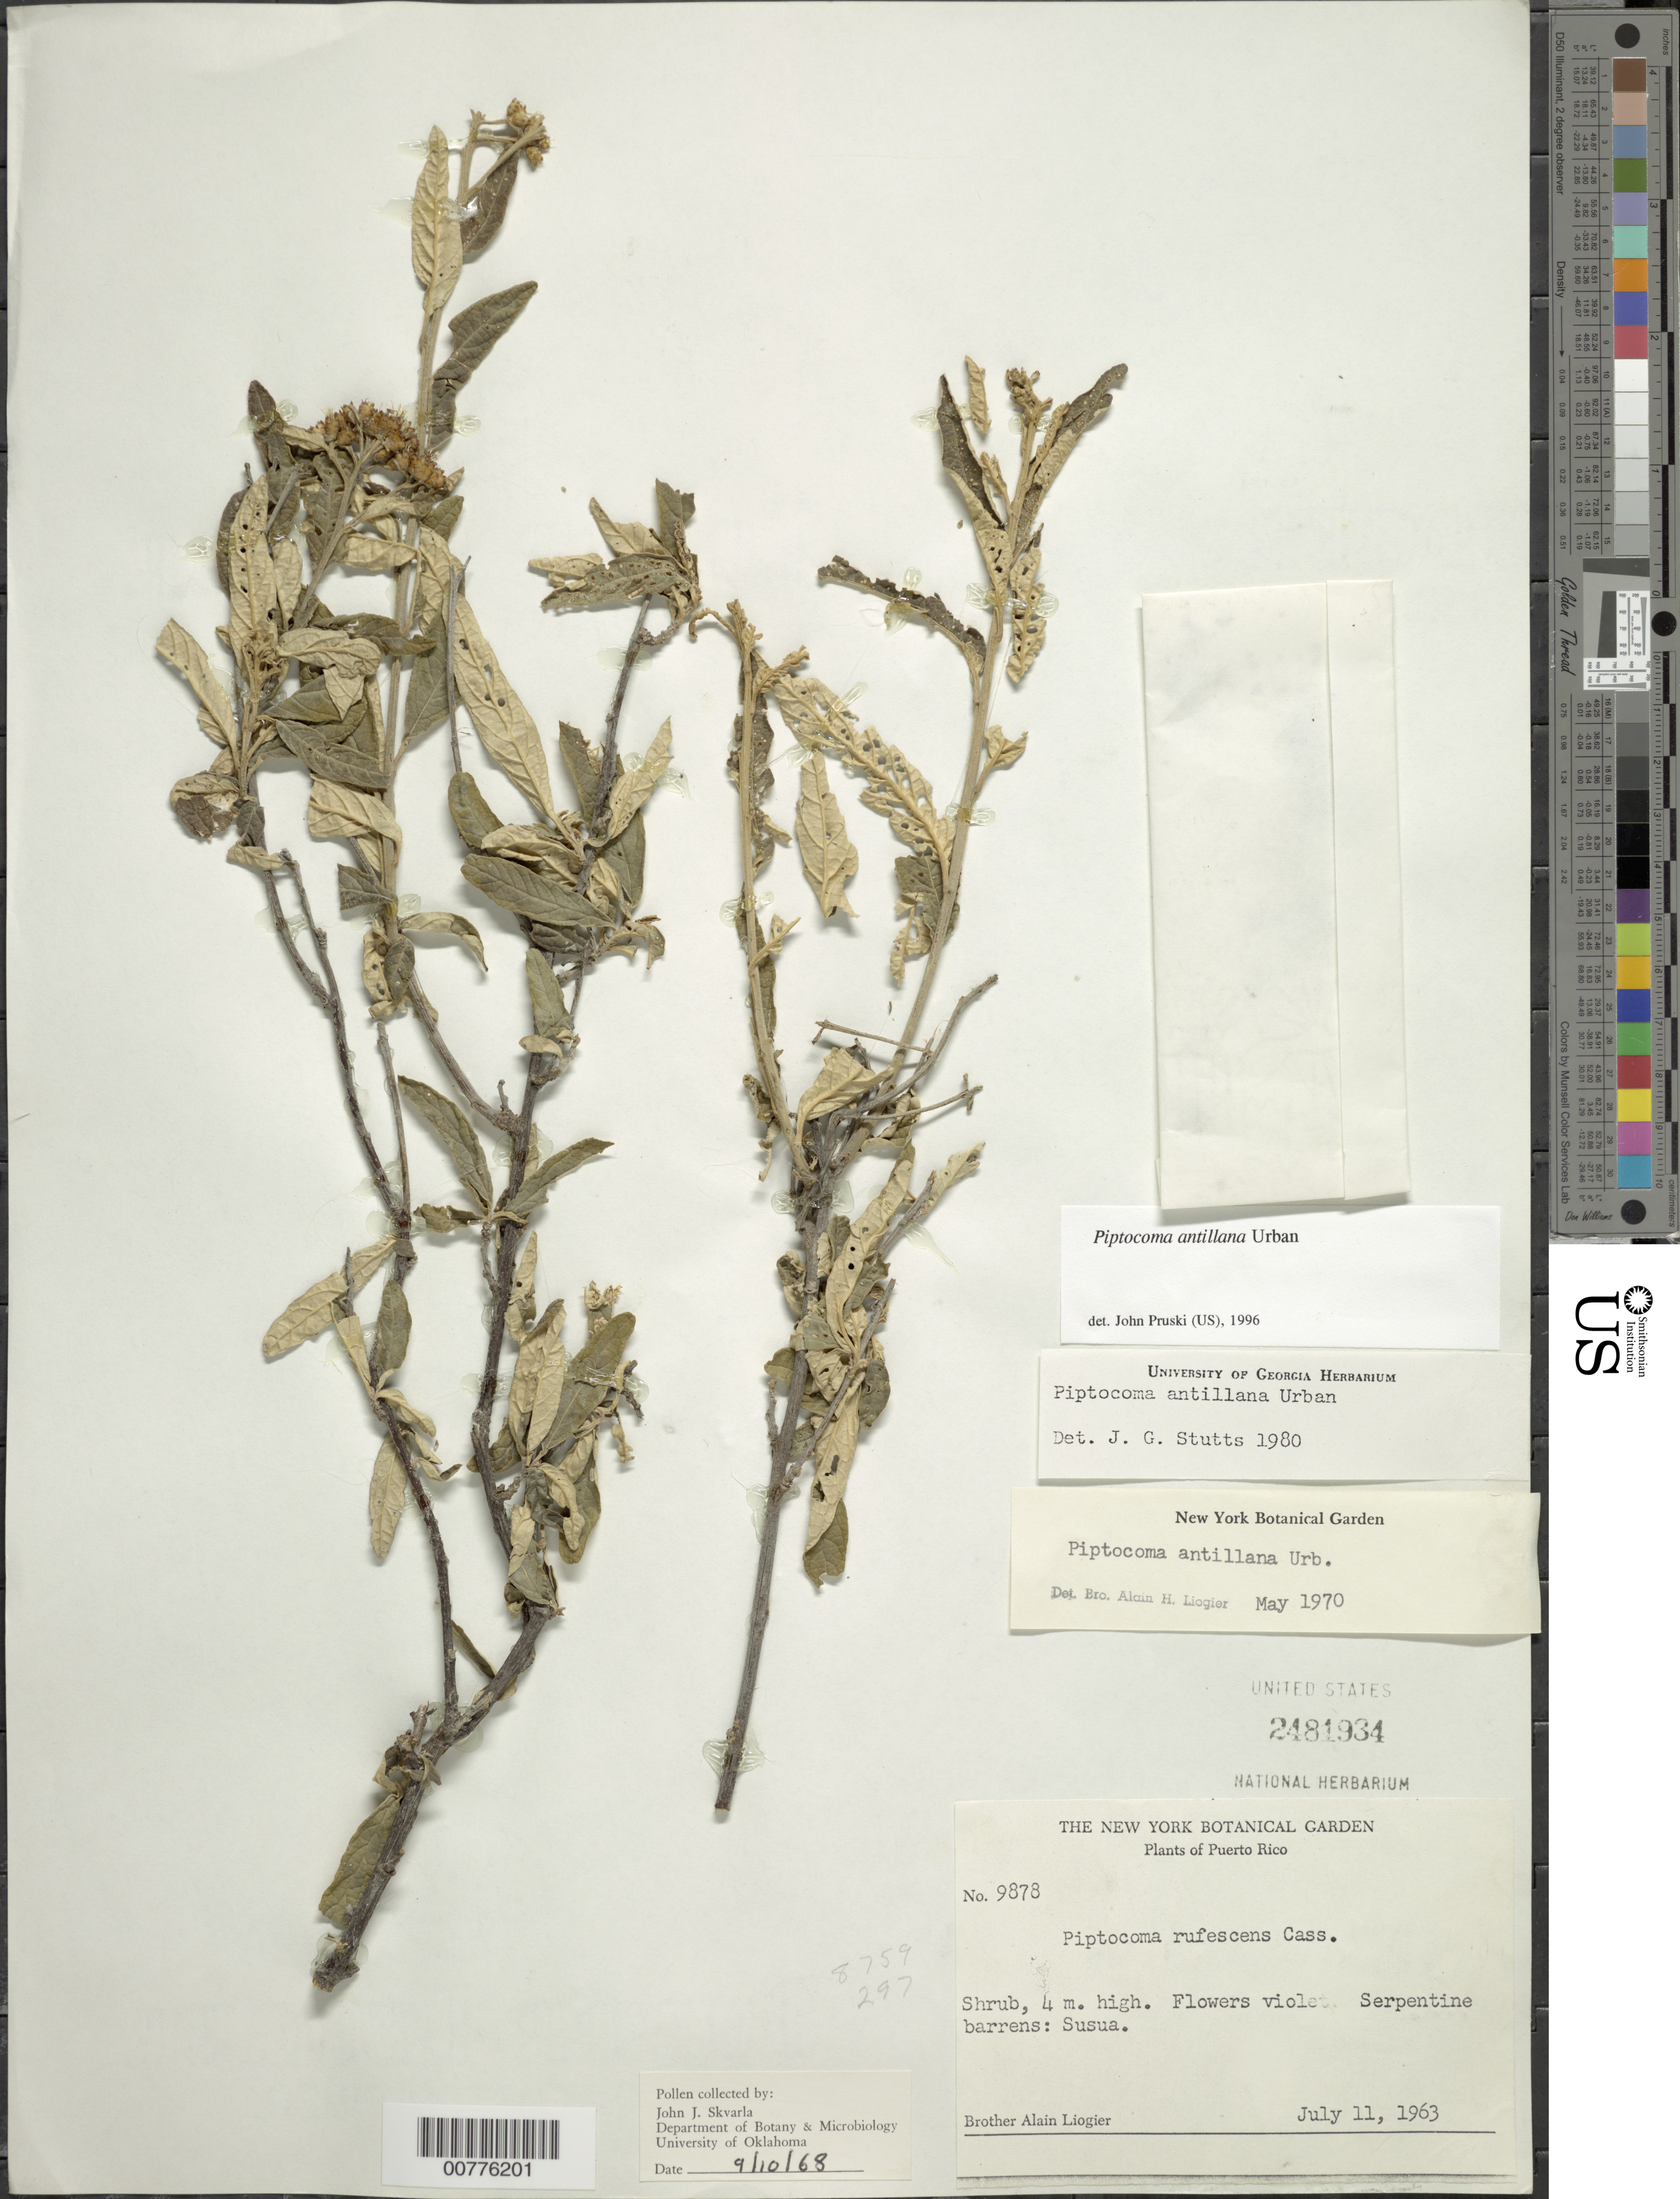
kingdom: Plantae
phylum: Tracheophyta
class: Magnoliopsida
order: Asterales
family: Asteraceae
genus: Piptocoma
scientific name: Piptocoma antillana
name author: Urb.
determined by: Pruski, J. F.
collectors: A. H. Liogier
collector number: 9878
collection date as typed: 11 Jul 1963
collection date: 1963-07-11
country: Puerto Rico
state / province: Sabana Grande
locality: Serpentine barrens: Susua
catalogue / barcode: US 2481984